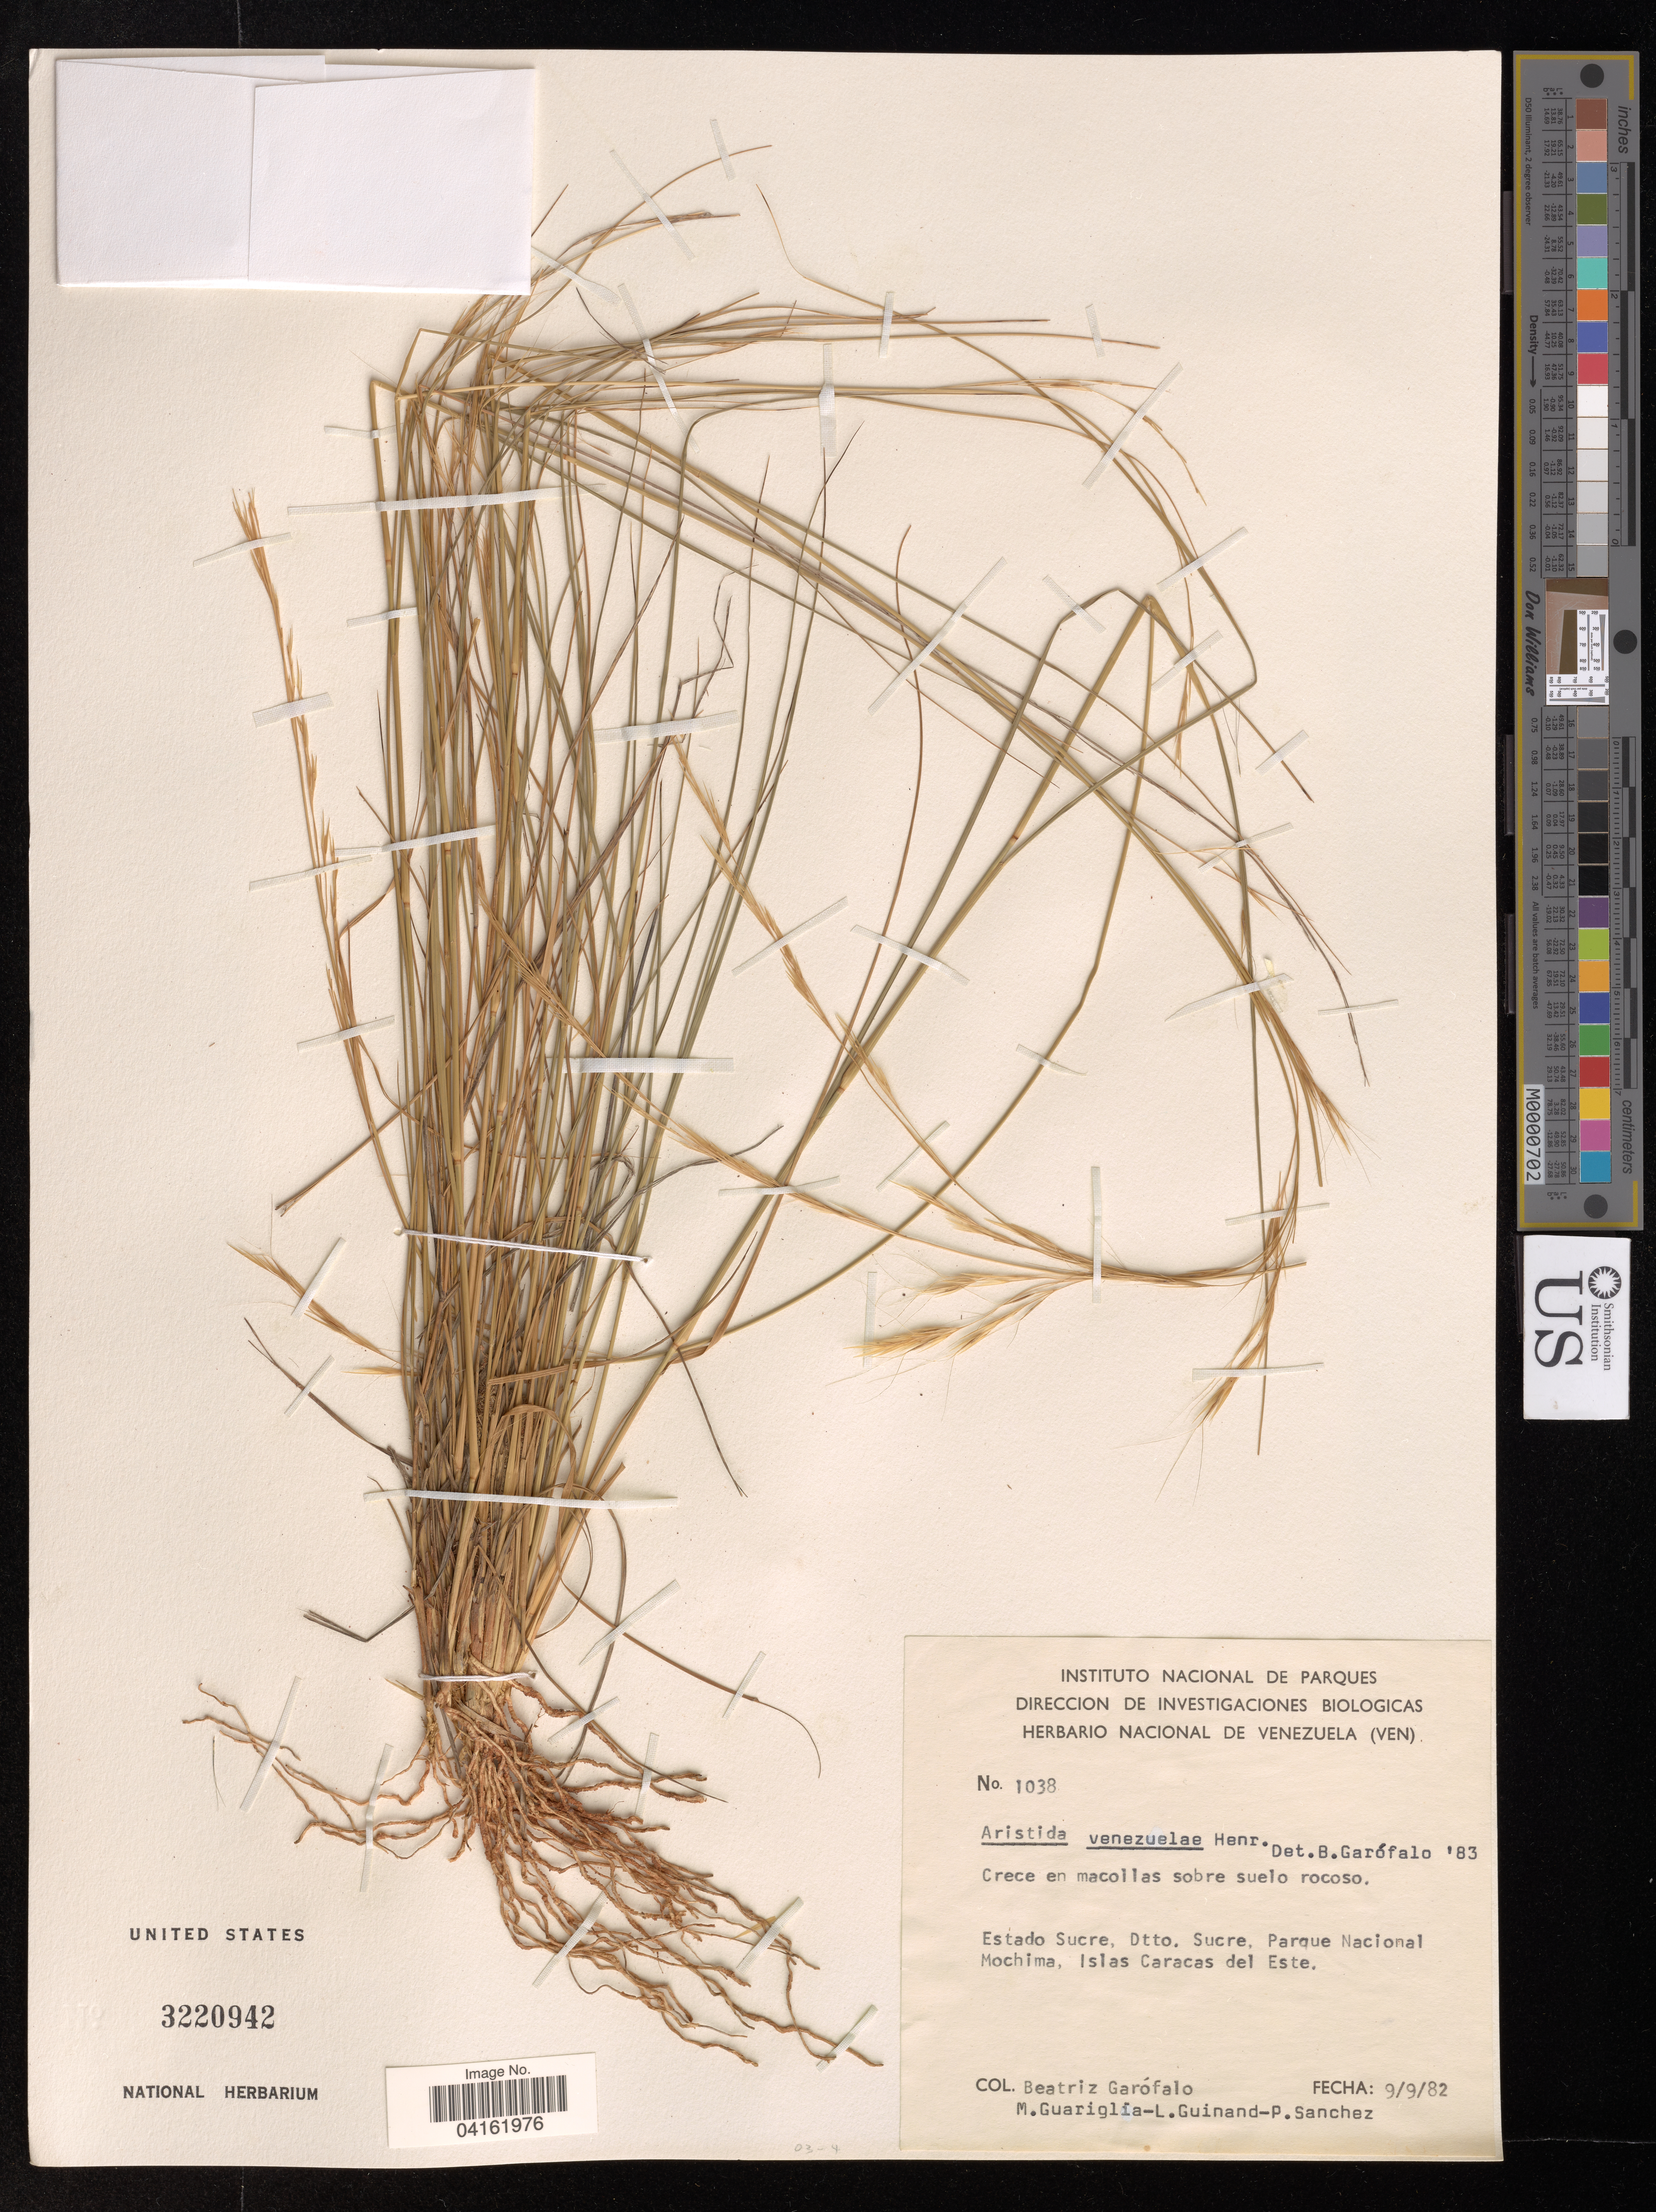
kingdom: Plantae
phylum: Tracheophyta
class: Liliopsida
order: Poales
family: Poaceae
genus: Aristida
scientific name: Aristida venesuelae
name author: Henr.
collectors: B. Garofalo, M. Guariglia & L. Guinand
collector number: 1038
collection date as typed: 9 9 82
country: Venezuela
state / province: Sucre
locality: Dtto. Sucre. Parque Nacional Mochima, Islas Caracas del Este.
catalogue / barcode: US 3220942